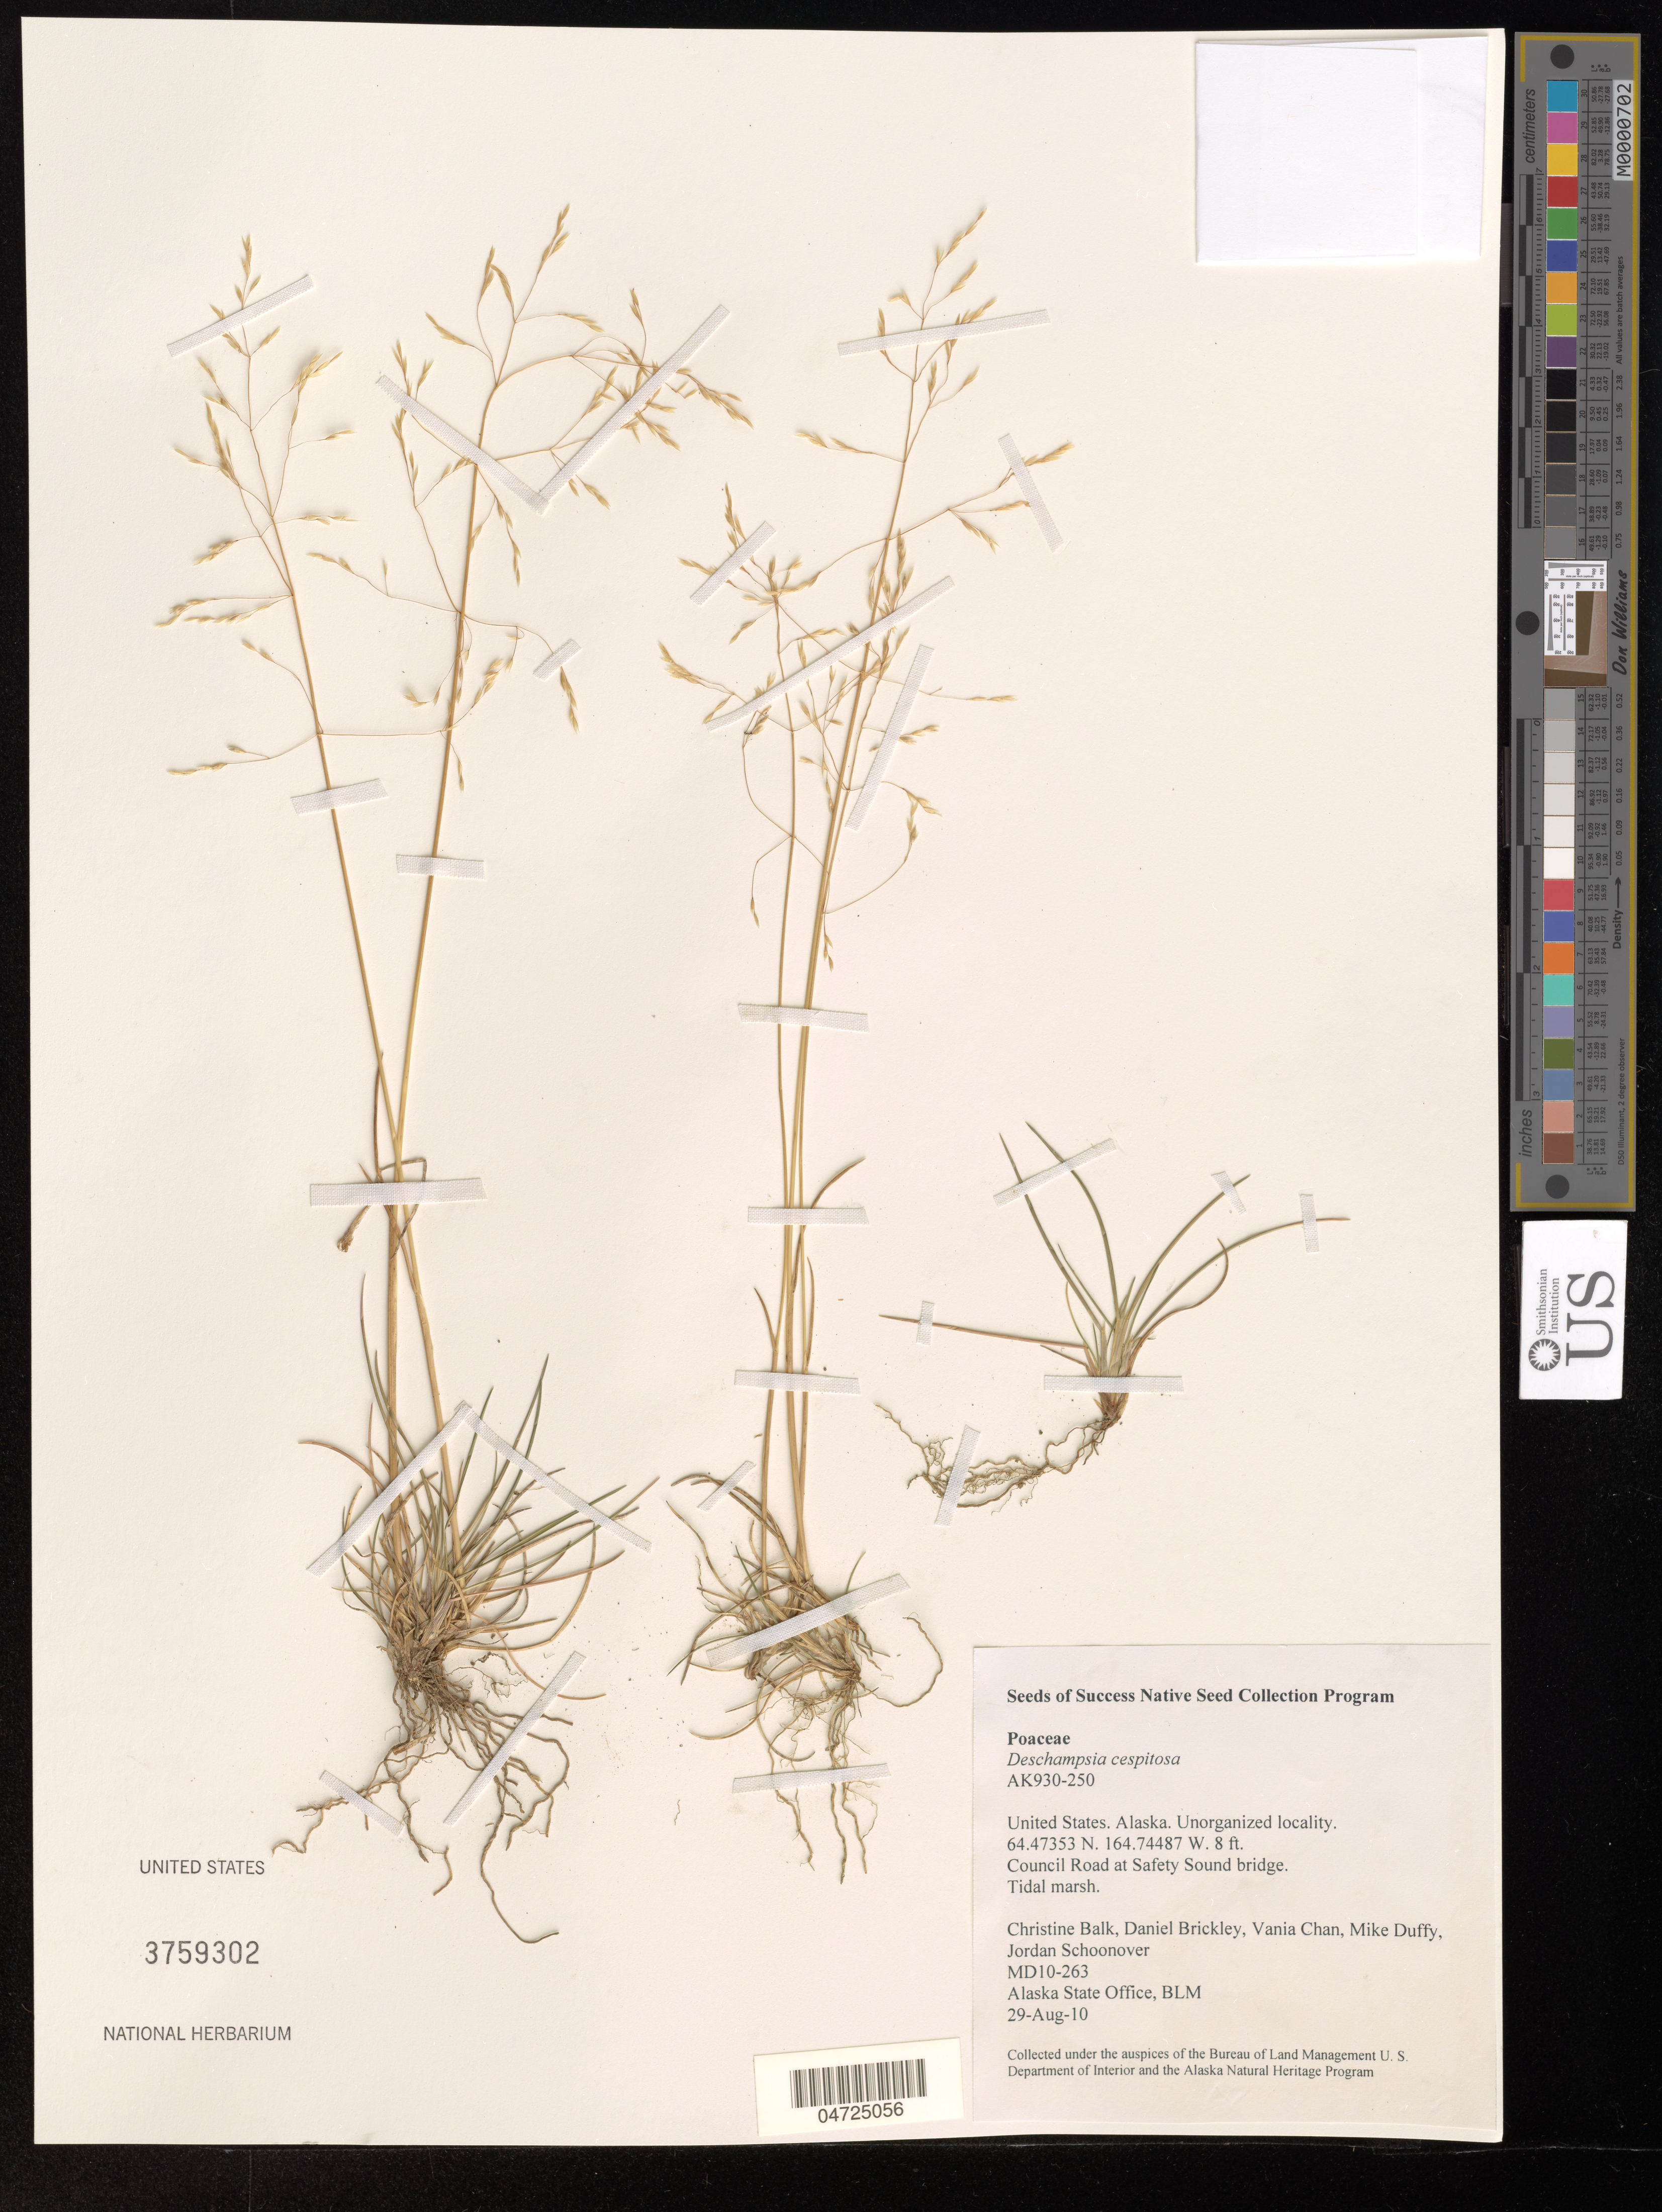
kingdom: Plantae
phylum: Tracheophyta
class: Liliopsida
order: Poales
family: Poaceae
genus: Deschampsia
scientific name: Deschampsia cespitosa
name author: (L.) P. Beauv.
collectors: C. Balk, D. Brickley, V. Chan & M. Duffy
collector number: MD10-263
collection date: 2010-08-29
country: United States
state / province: Alaska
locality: Council Road at Safety Sound bridge.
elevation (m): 2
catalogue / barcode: US 3759302